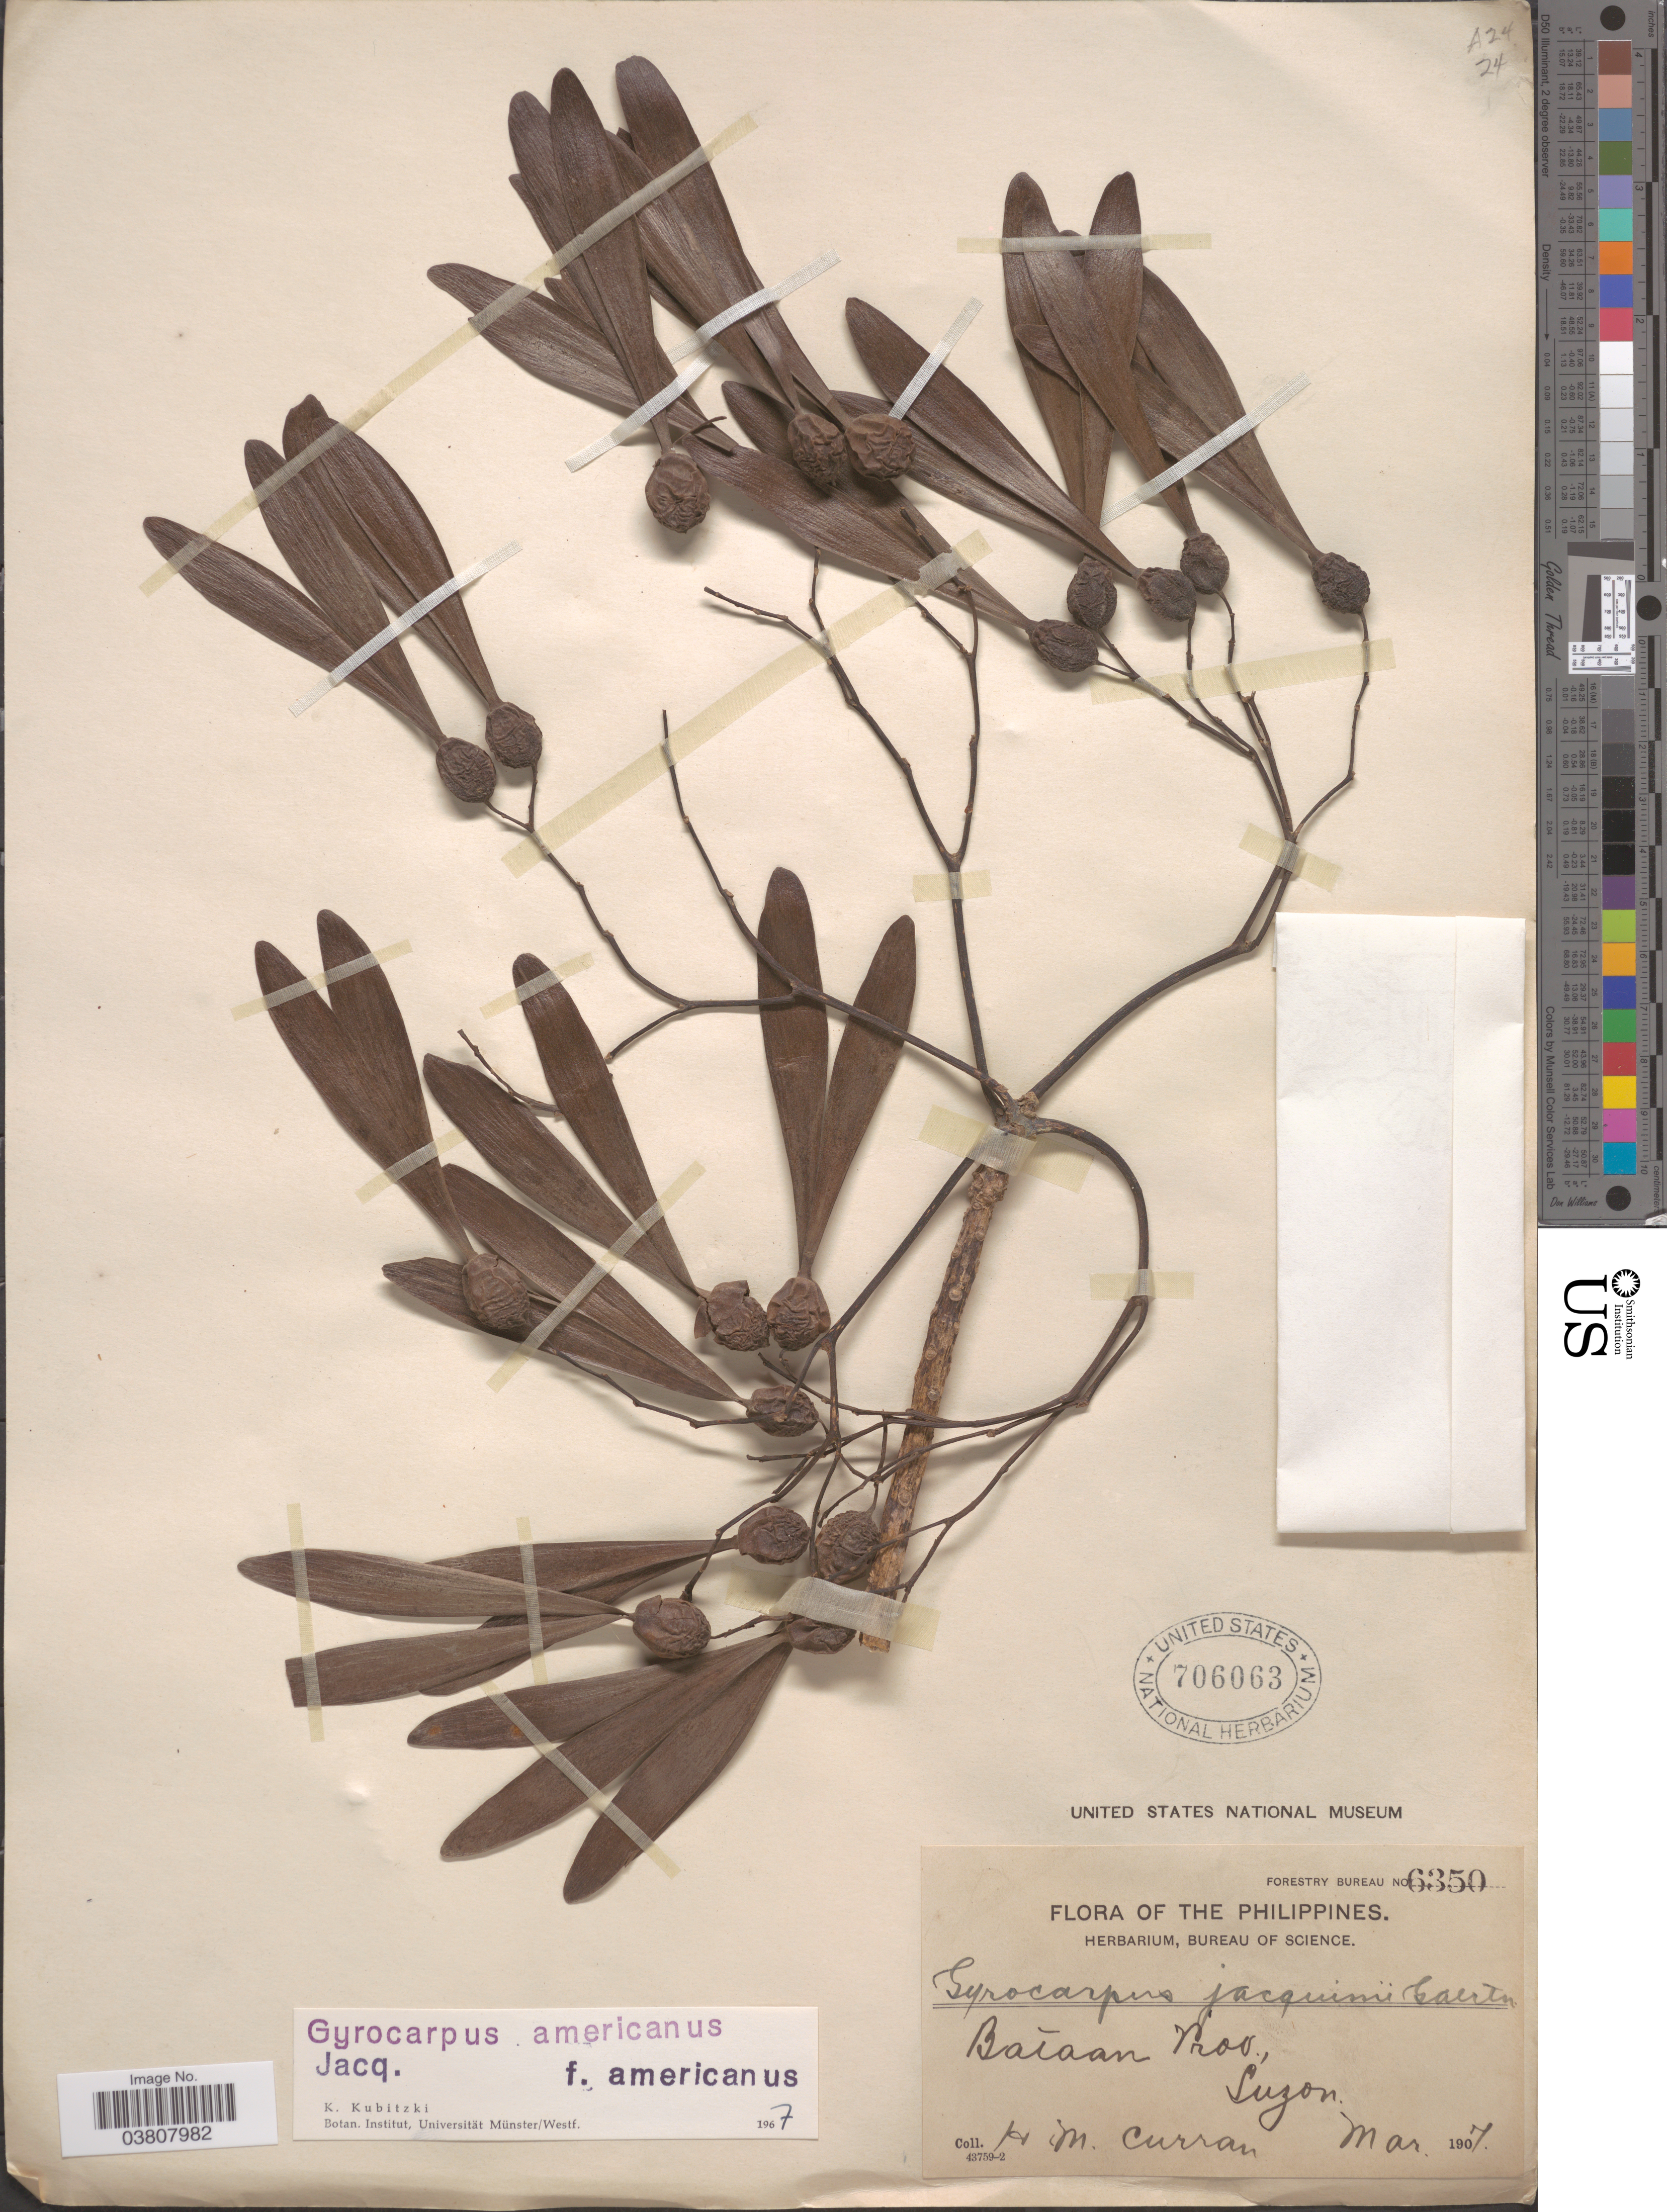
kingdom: Plantae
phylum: Tracheophyta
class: Magnoliopsida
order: Laurales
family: Hernandiaceae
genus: Gyrocarpus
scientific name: Gyrocarpus americanus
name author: Jacq.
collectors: H. M. Curran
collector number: Forestry Bureau 6350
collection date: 1907-03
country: Philippines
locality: Bataan Prov., Luzon.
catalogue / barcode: US 706063